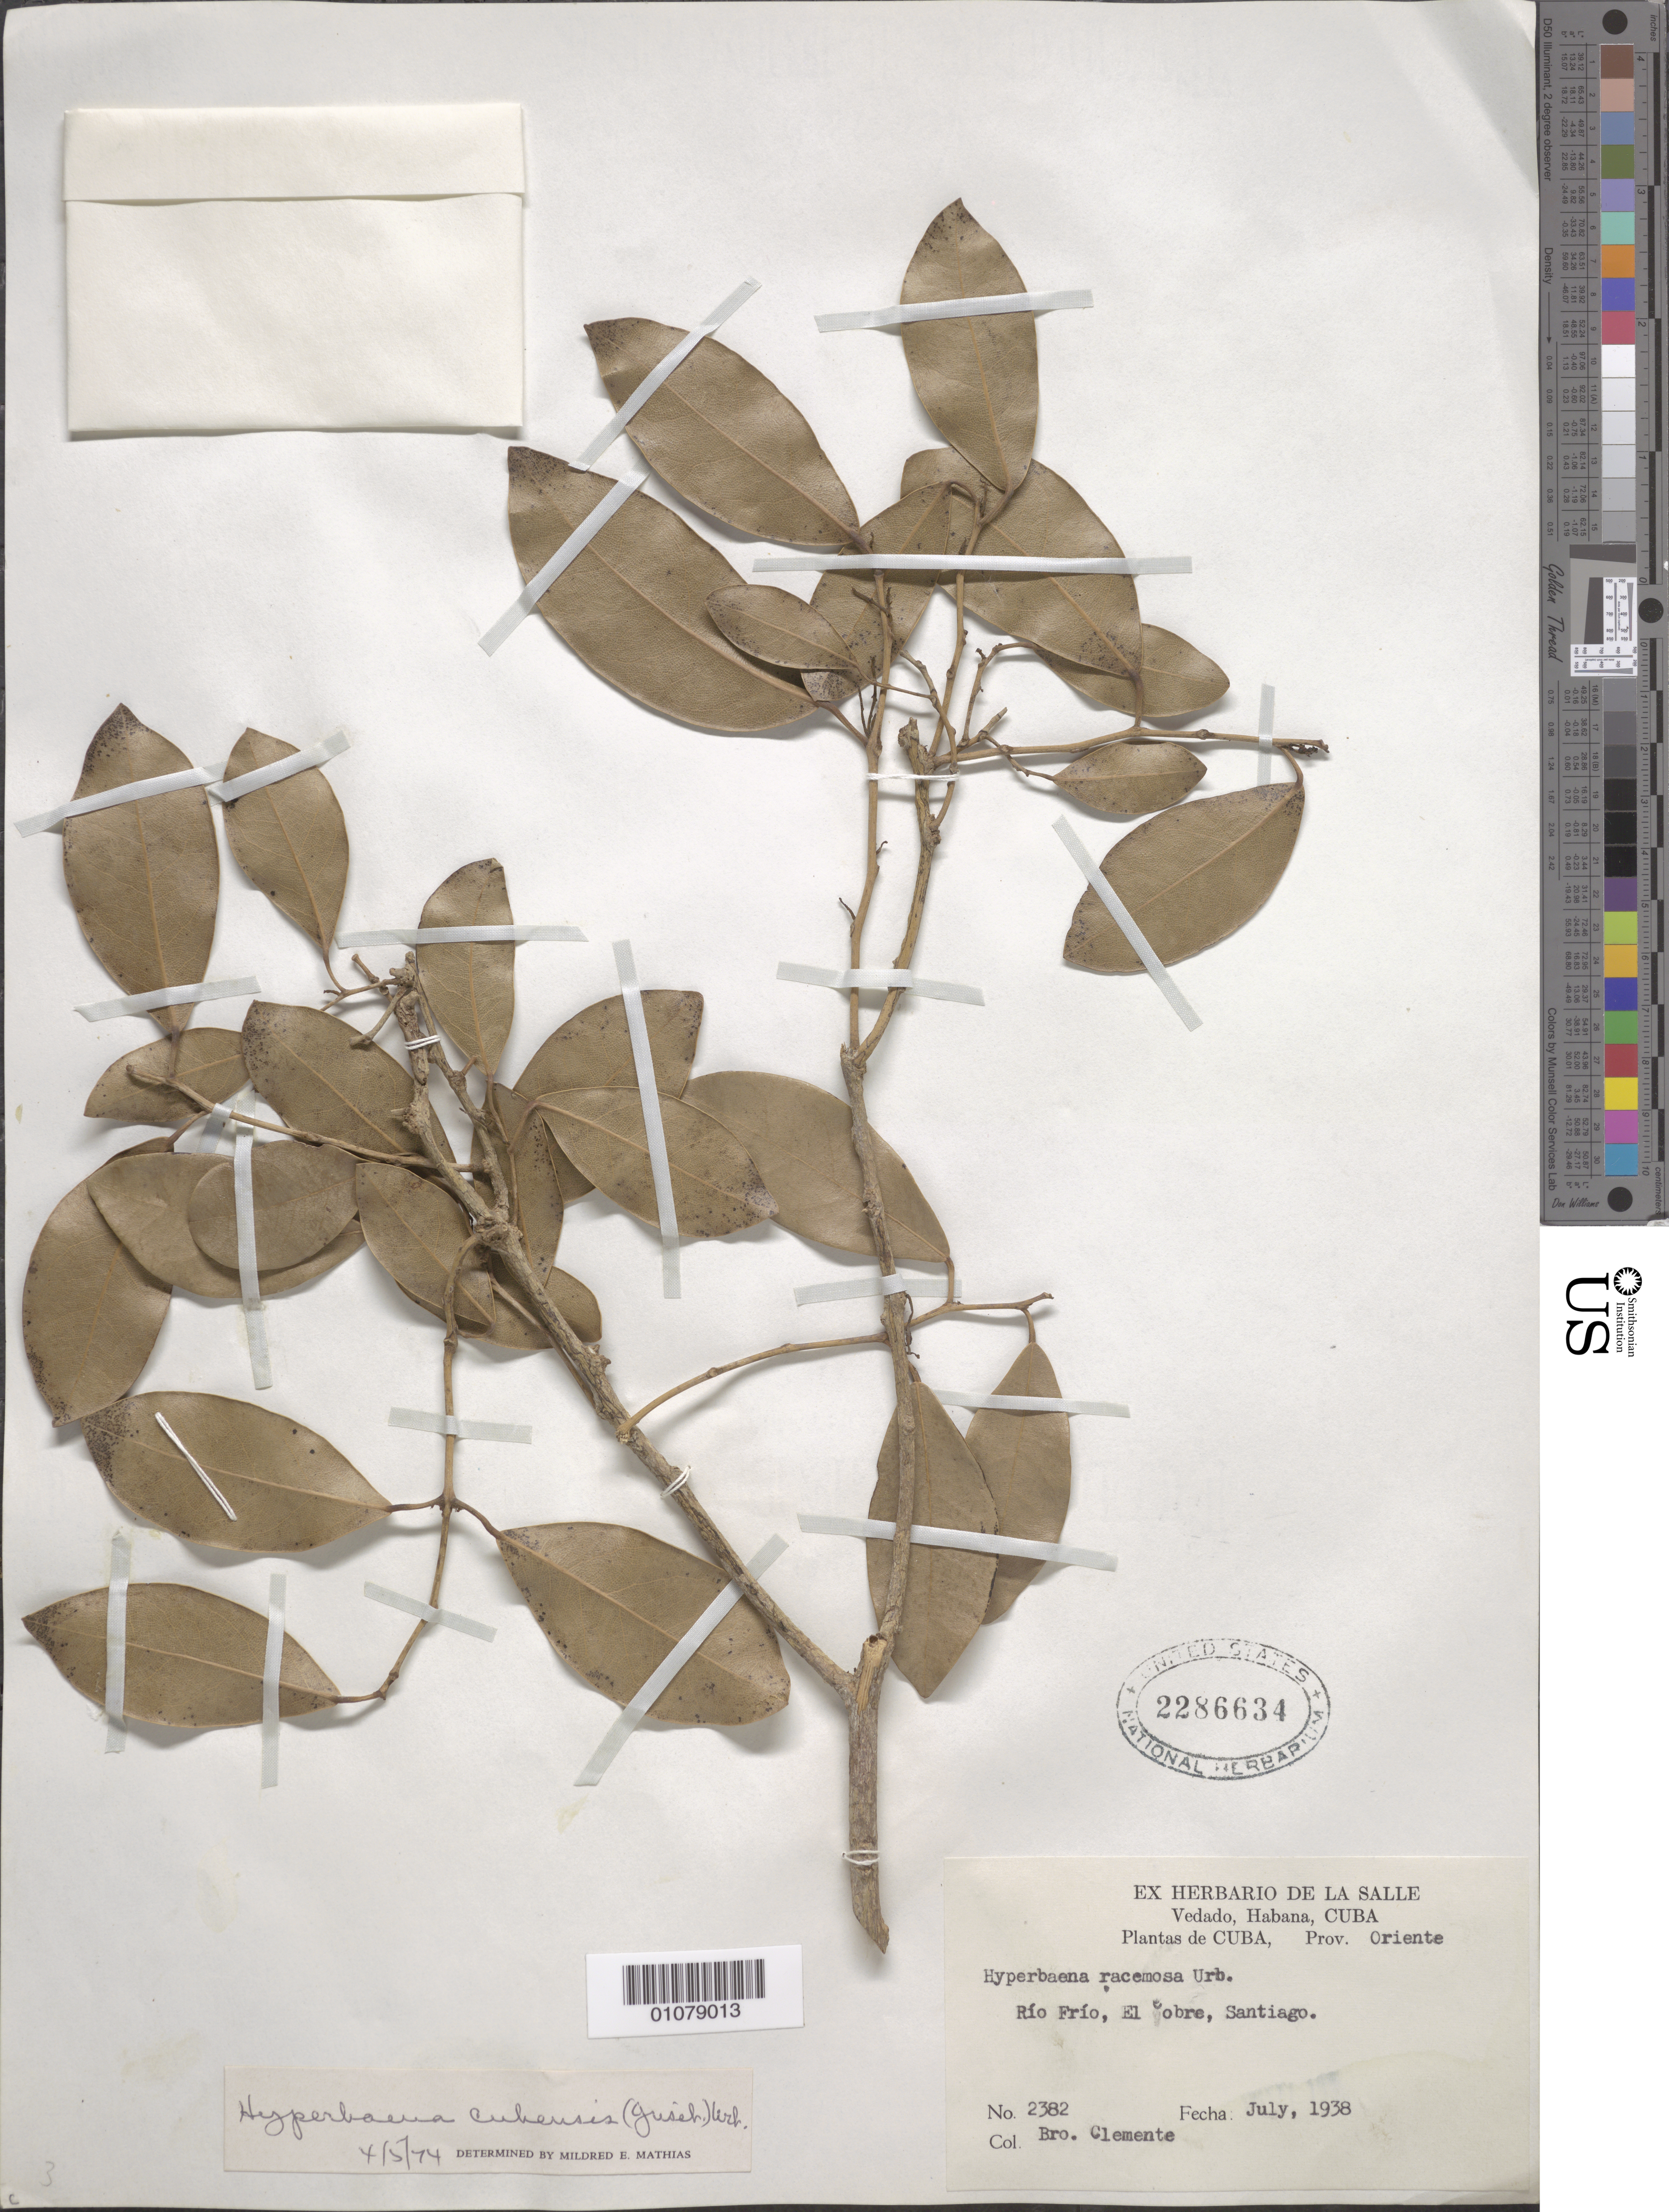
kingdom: Plantae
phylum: Tracheophyta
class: Magnoliopsida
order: Ranunculales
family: Menispermaceae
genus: Hyperbaena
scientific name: Hyperbaena cubensis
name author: (Griseb.) Urb.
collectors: Bro. Clemente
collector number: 2382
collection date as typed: Jul 1938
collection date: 1938-07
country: Cuba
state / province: Santiago de Cuba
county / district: El Cobre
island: Cuba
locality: Oriente: Rio Frio, El Cobre, Santiago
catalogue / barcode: US 2286634